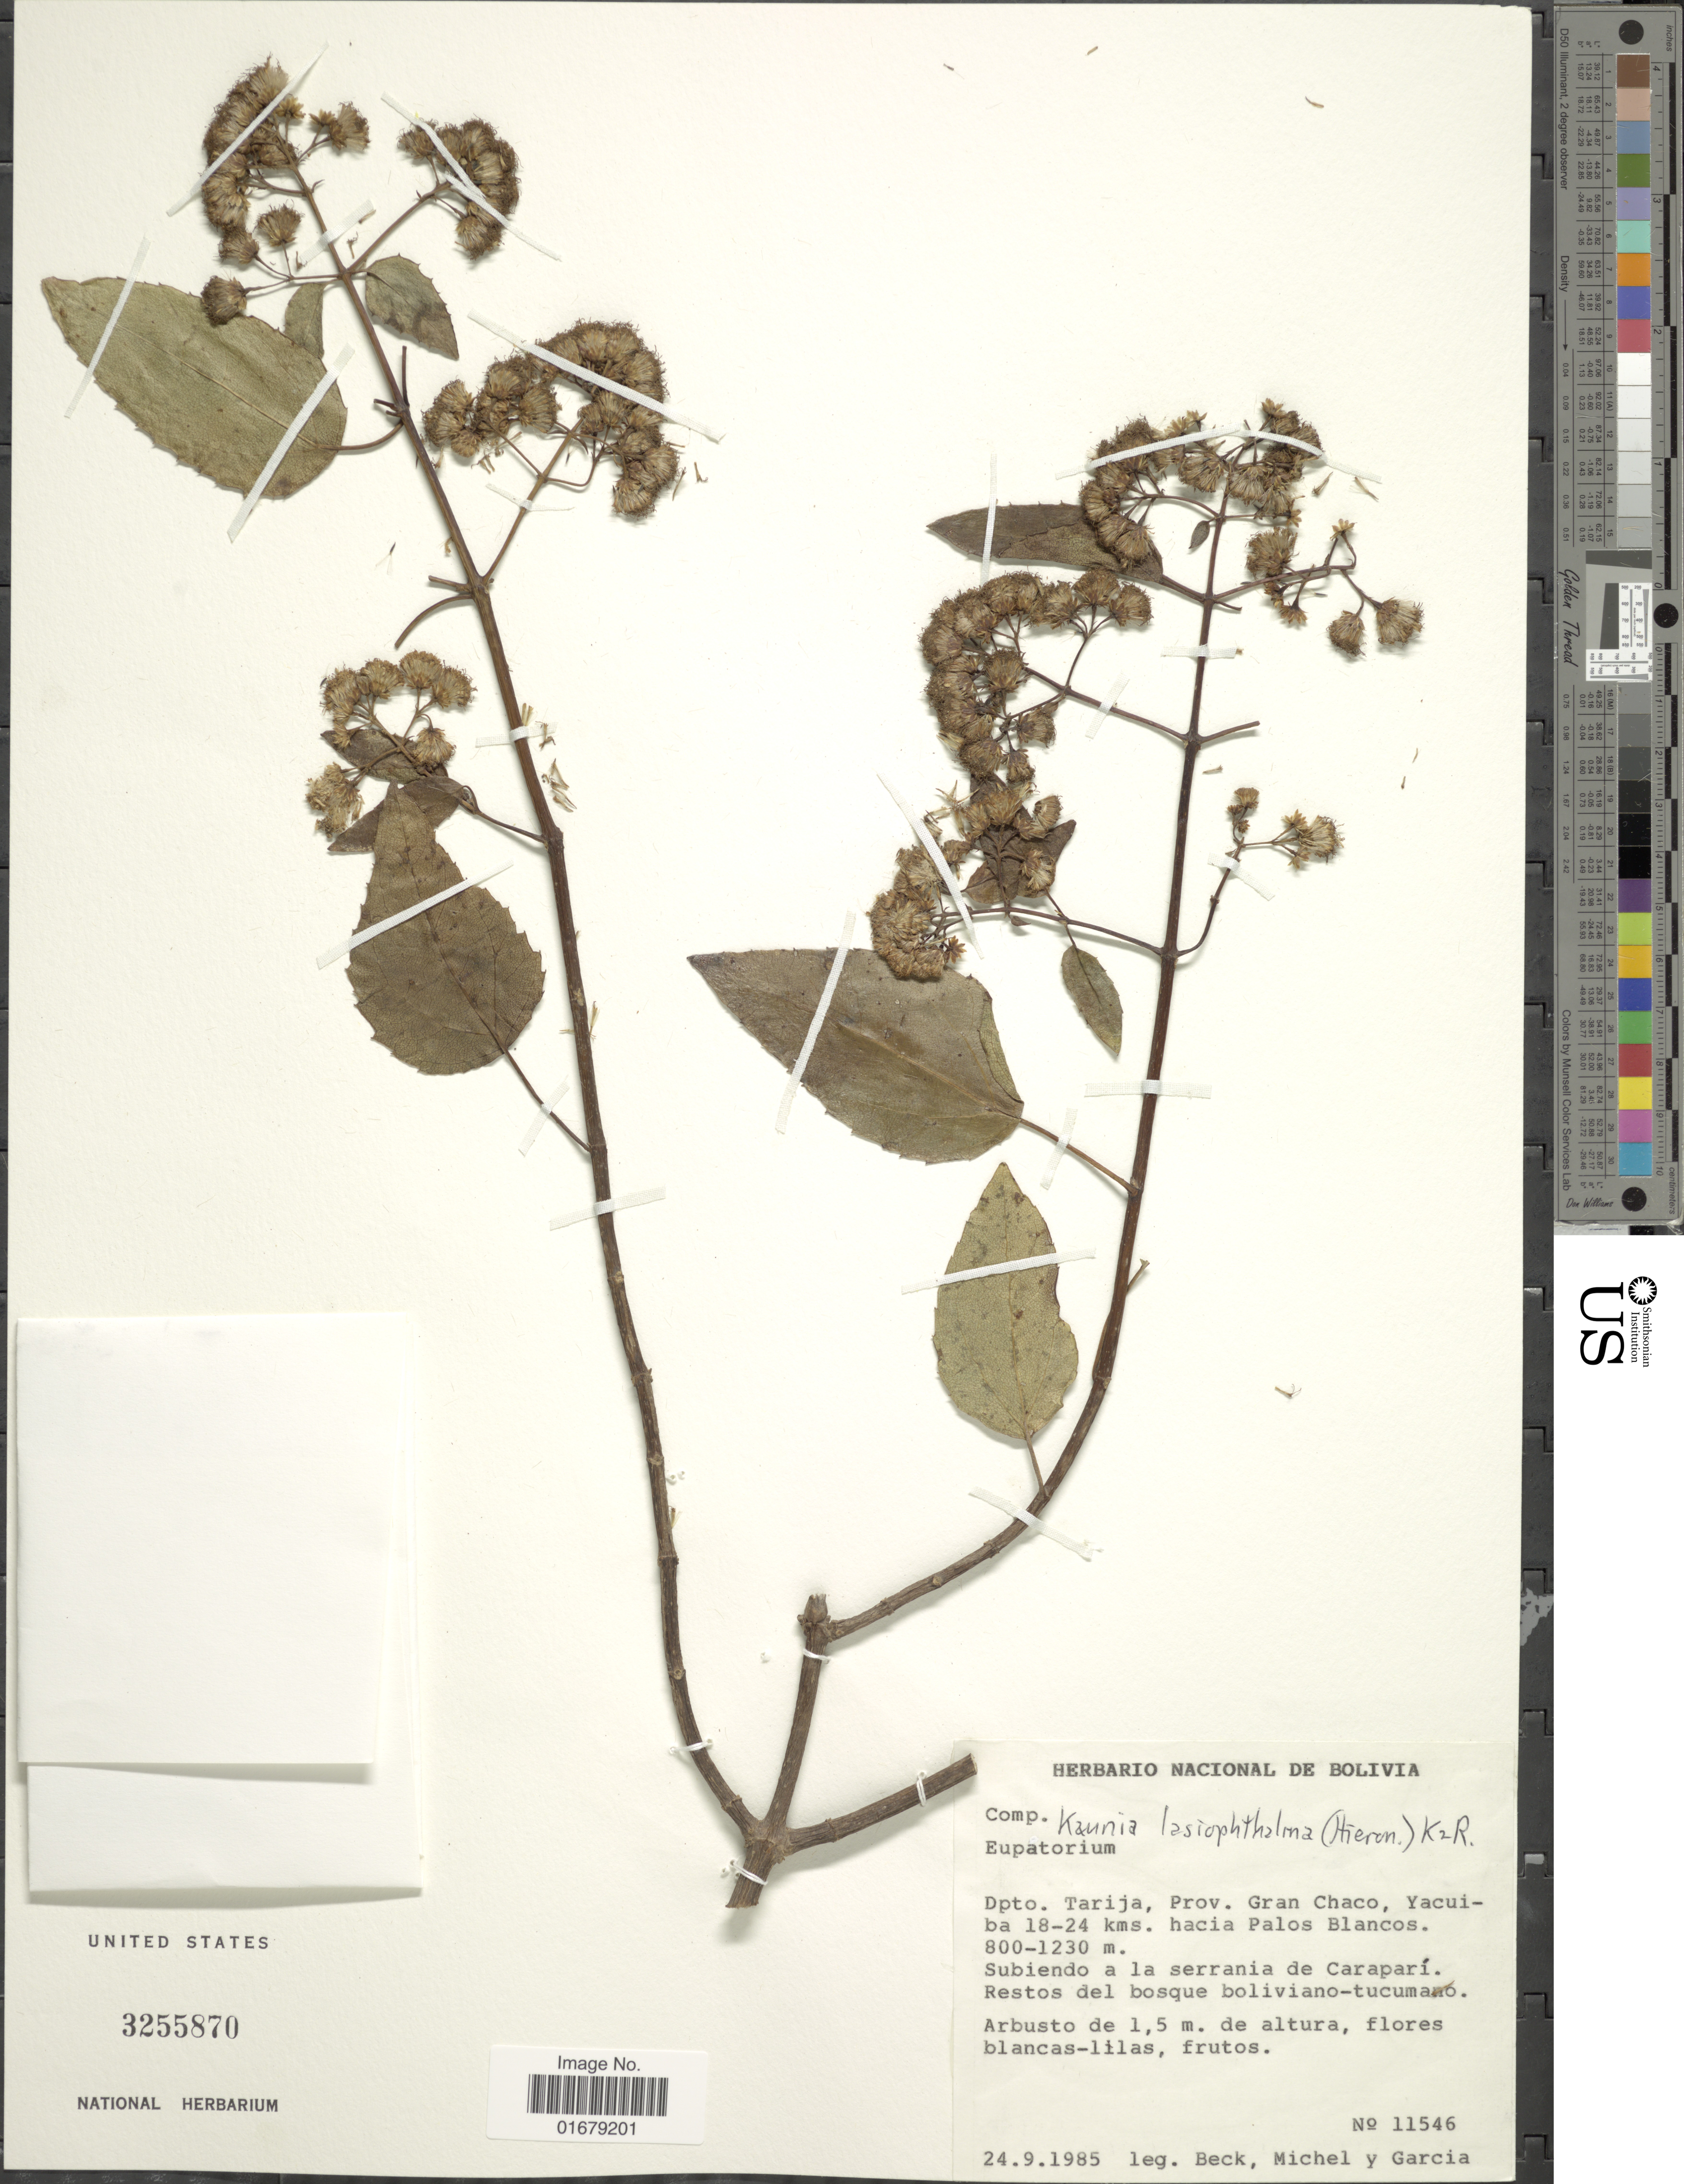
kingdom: Plantae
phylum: Tracheophyta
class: Magnoliopsida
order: Asterales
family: Asteraceae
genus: Kaunia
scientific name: Kaunia saltensis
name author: (Hieron.) R.M. King & H. Rob.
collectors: -- Beck, -. Michel & H. Garcia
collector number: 11546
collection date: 1985-09-24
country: Bolivia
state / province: Tarija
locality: Bolivia. Dpto. Tarija, Prov. Gran Chaco, Yacuiba 18-24 kms. hacia Palos Blancis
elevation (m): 800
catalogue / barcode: US 3255870